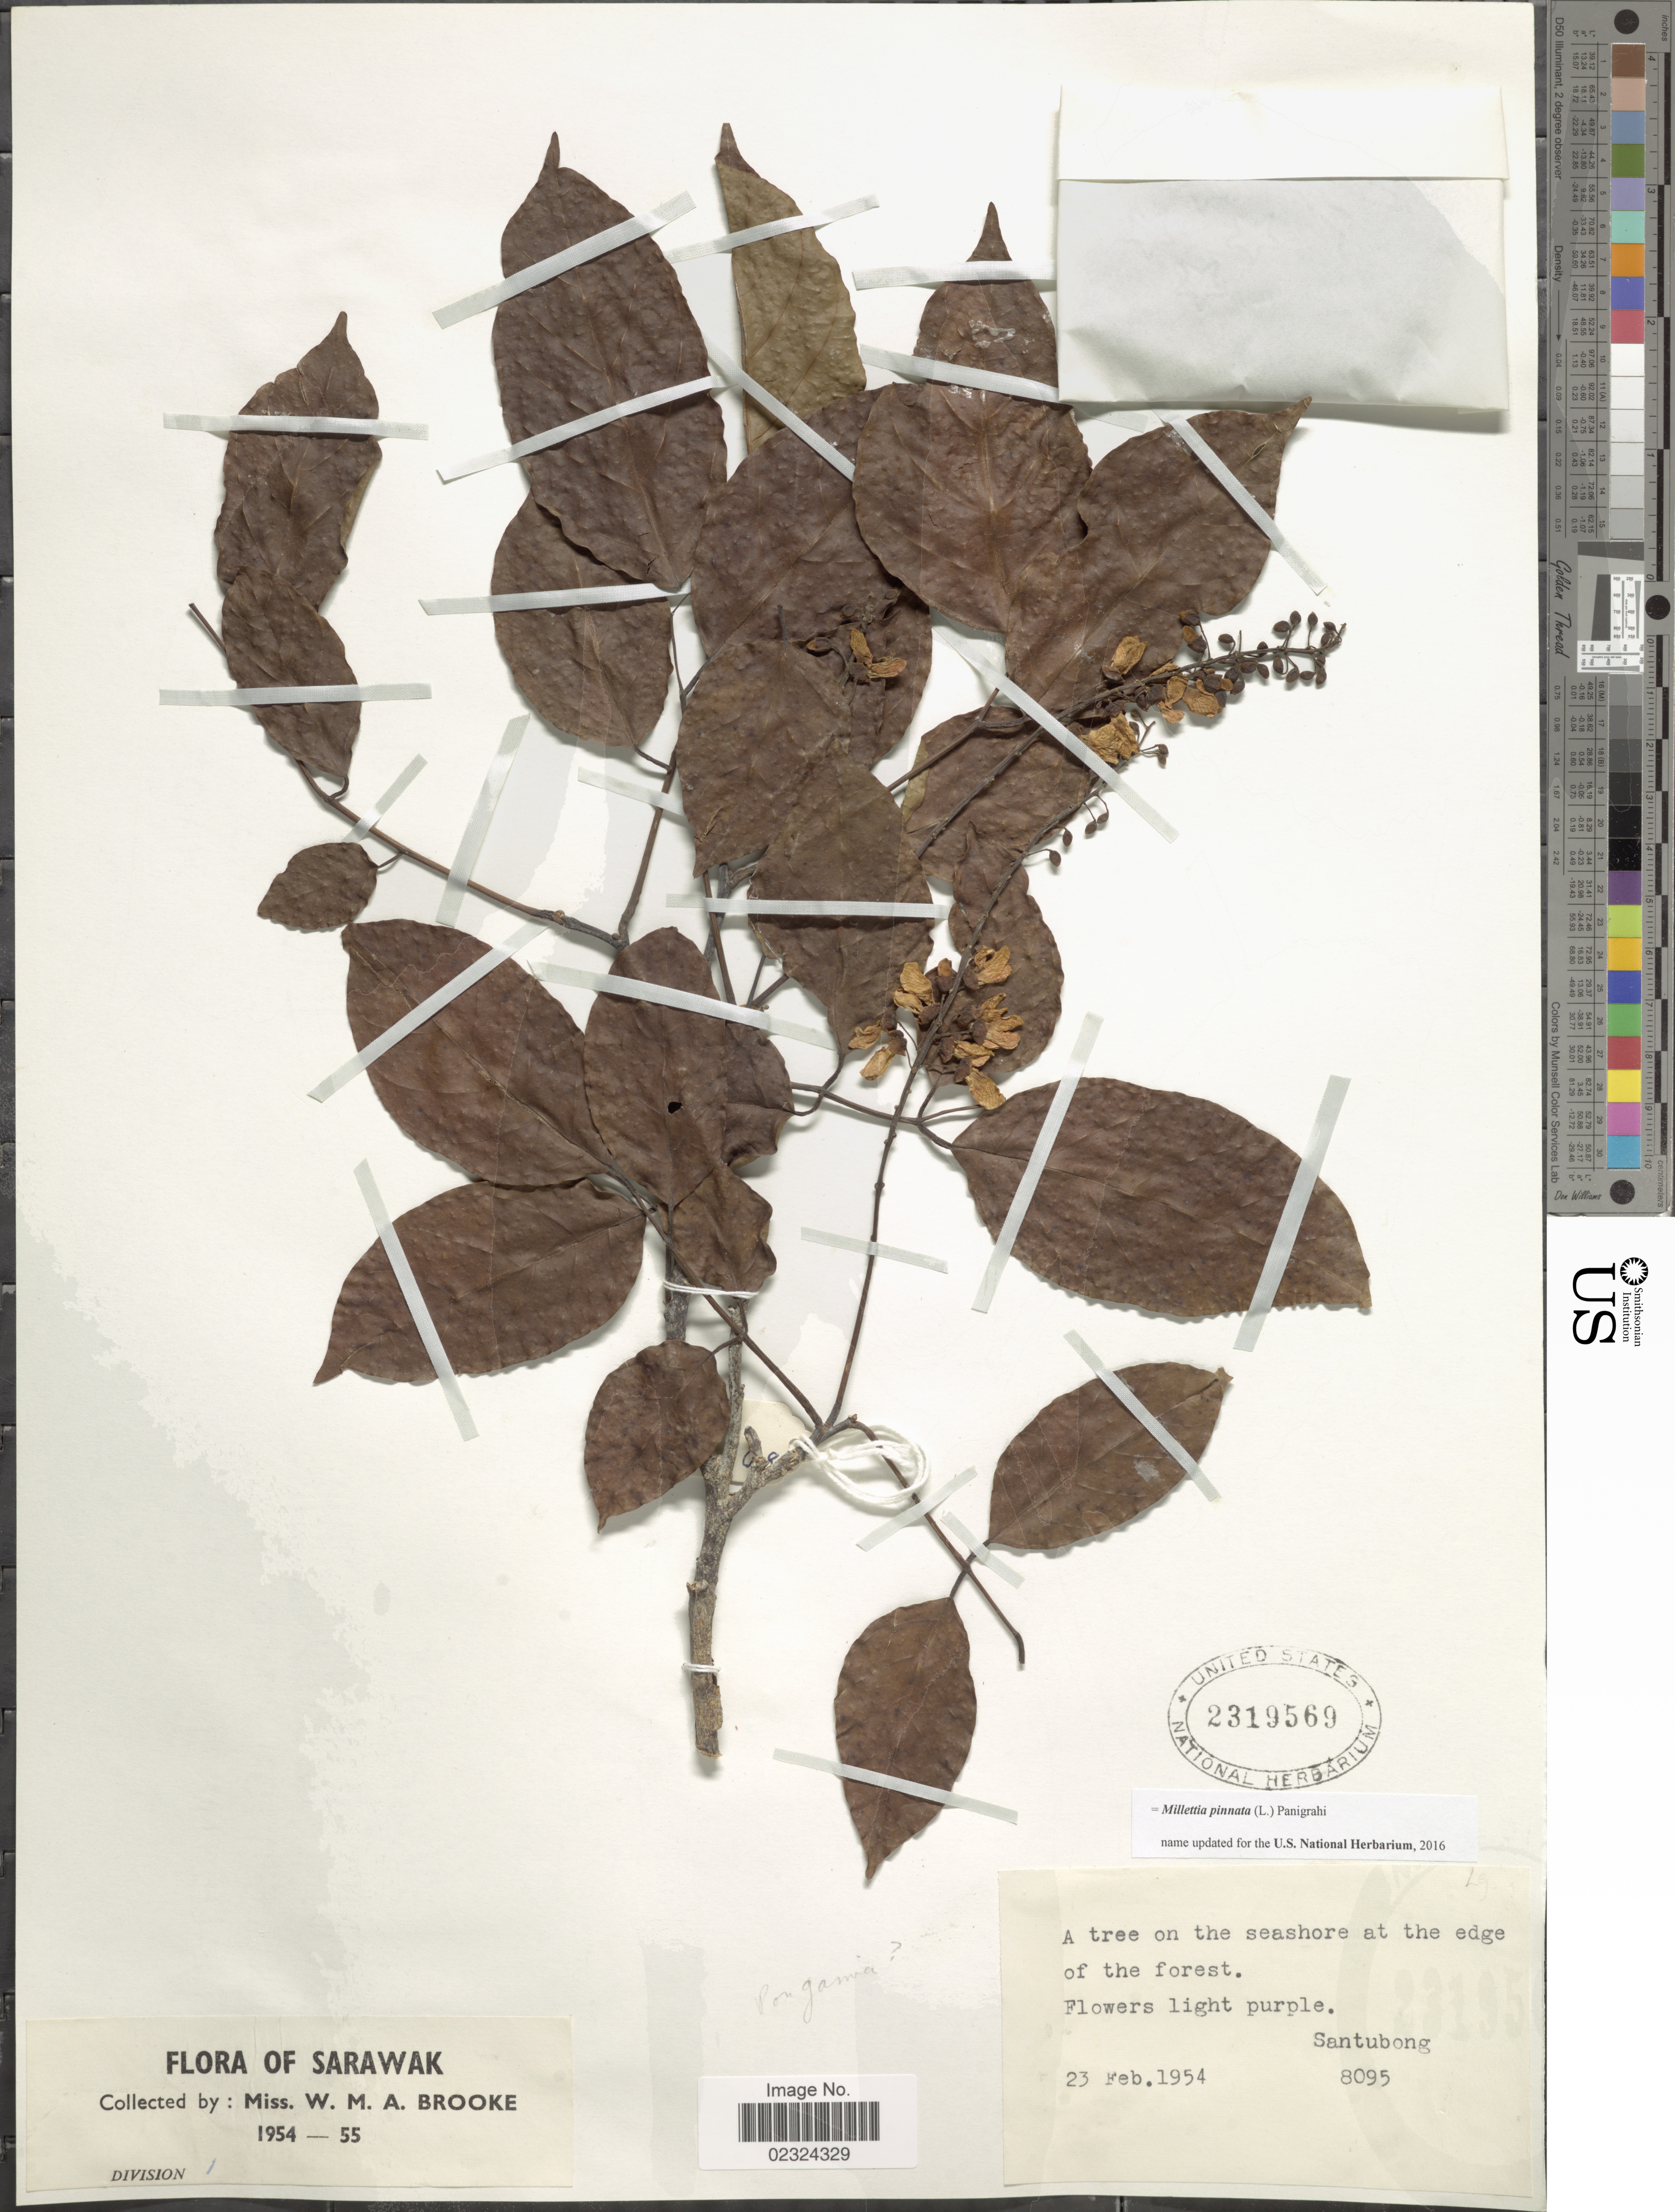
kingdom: Plantae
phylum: Tracheophyta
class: Magnoliopsida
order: Fabales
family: Fabaceae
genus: Millettia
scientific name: Millettia pinnata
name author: (L.) Panigrahi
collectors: Santubong & W. Brooke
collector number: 8095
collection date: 1954-02-23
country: Malaysia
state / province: Sarawak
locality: On the seashore at the edge of the forest.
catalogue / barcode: US 2319569